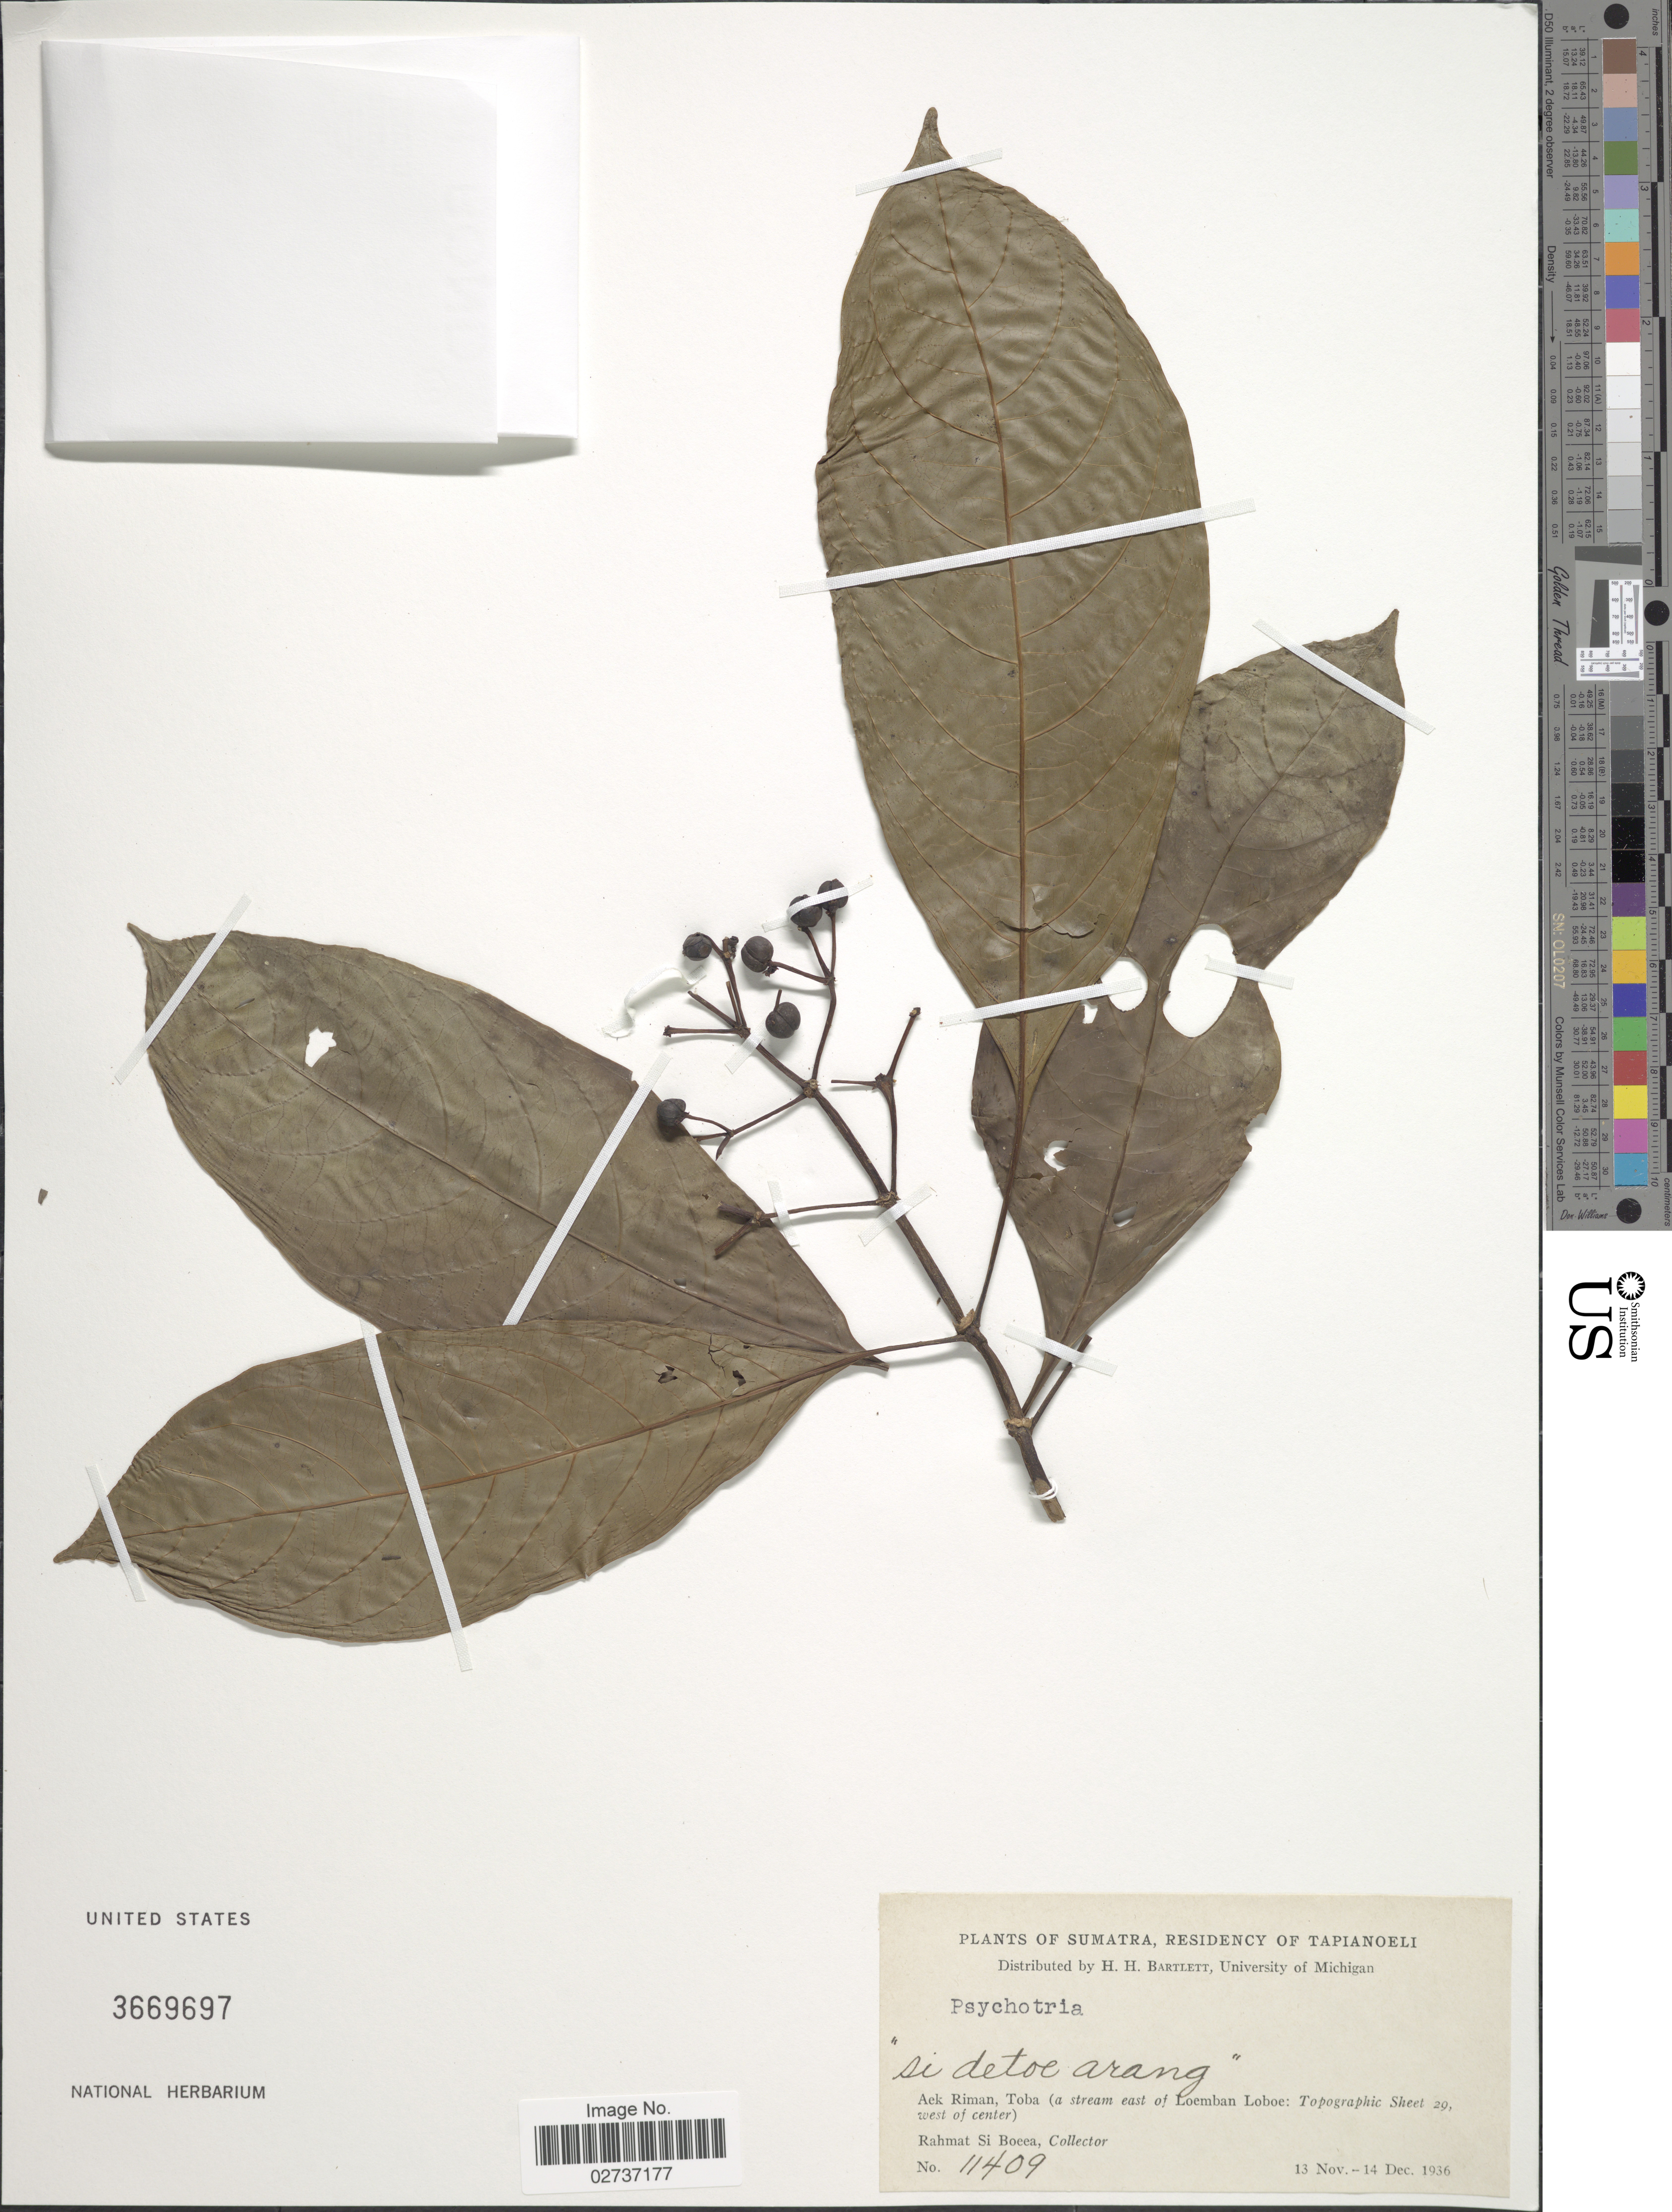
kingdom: Plantae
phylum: Tracheophyta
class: Magnoliopsida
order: Gentianales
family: Rubiaceae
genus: Psychotria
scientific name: Psychotria sp.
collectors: Rahmat Si Boeea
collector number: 11409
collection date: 1936-11-13/1936-12-14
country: Indonesia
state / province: Sumatra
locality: Residency of Tapianoeli, Aek Riman, Toba (a stream of Loemban Loboe: Topographic sheet 29, west of center)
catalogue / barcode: US 3669697